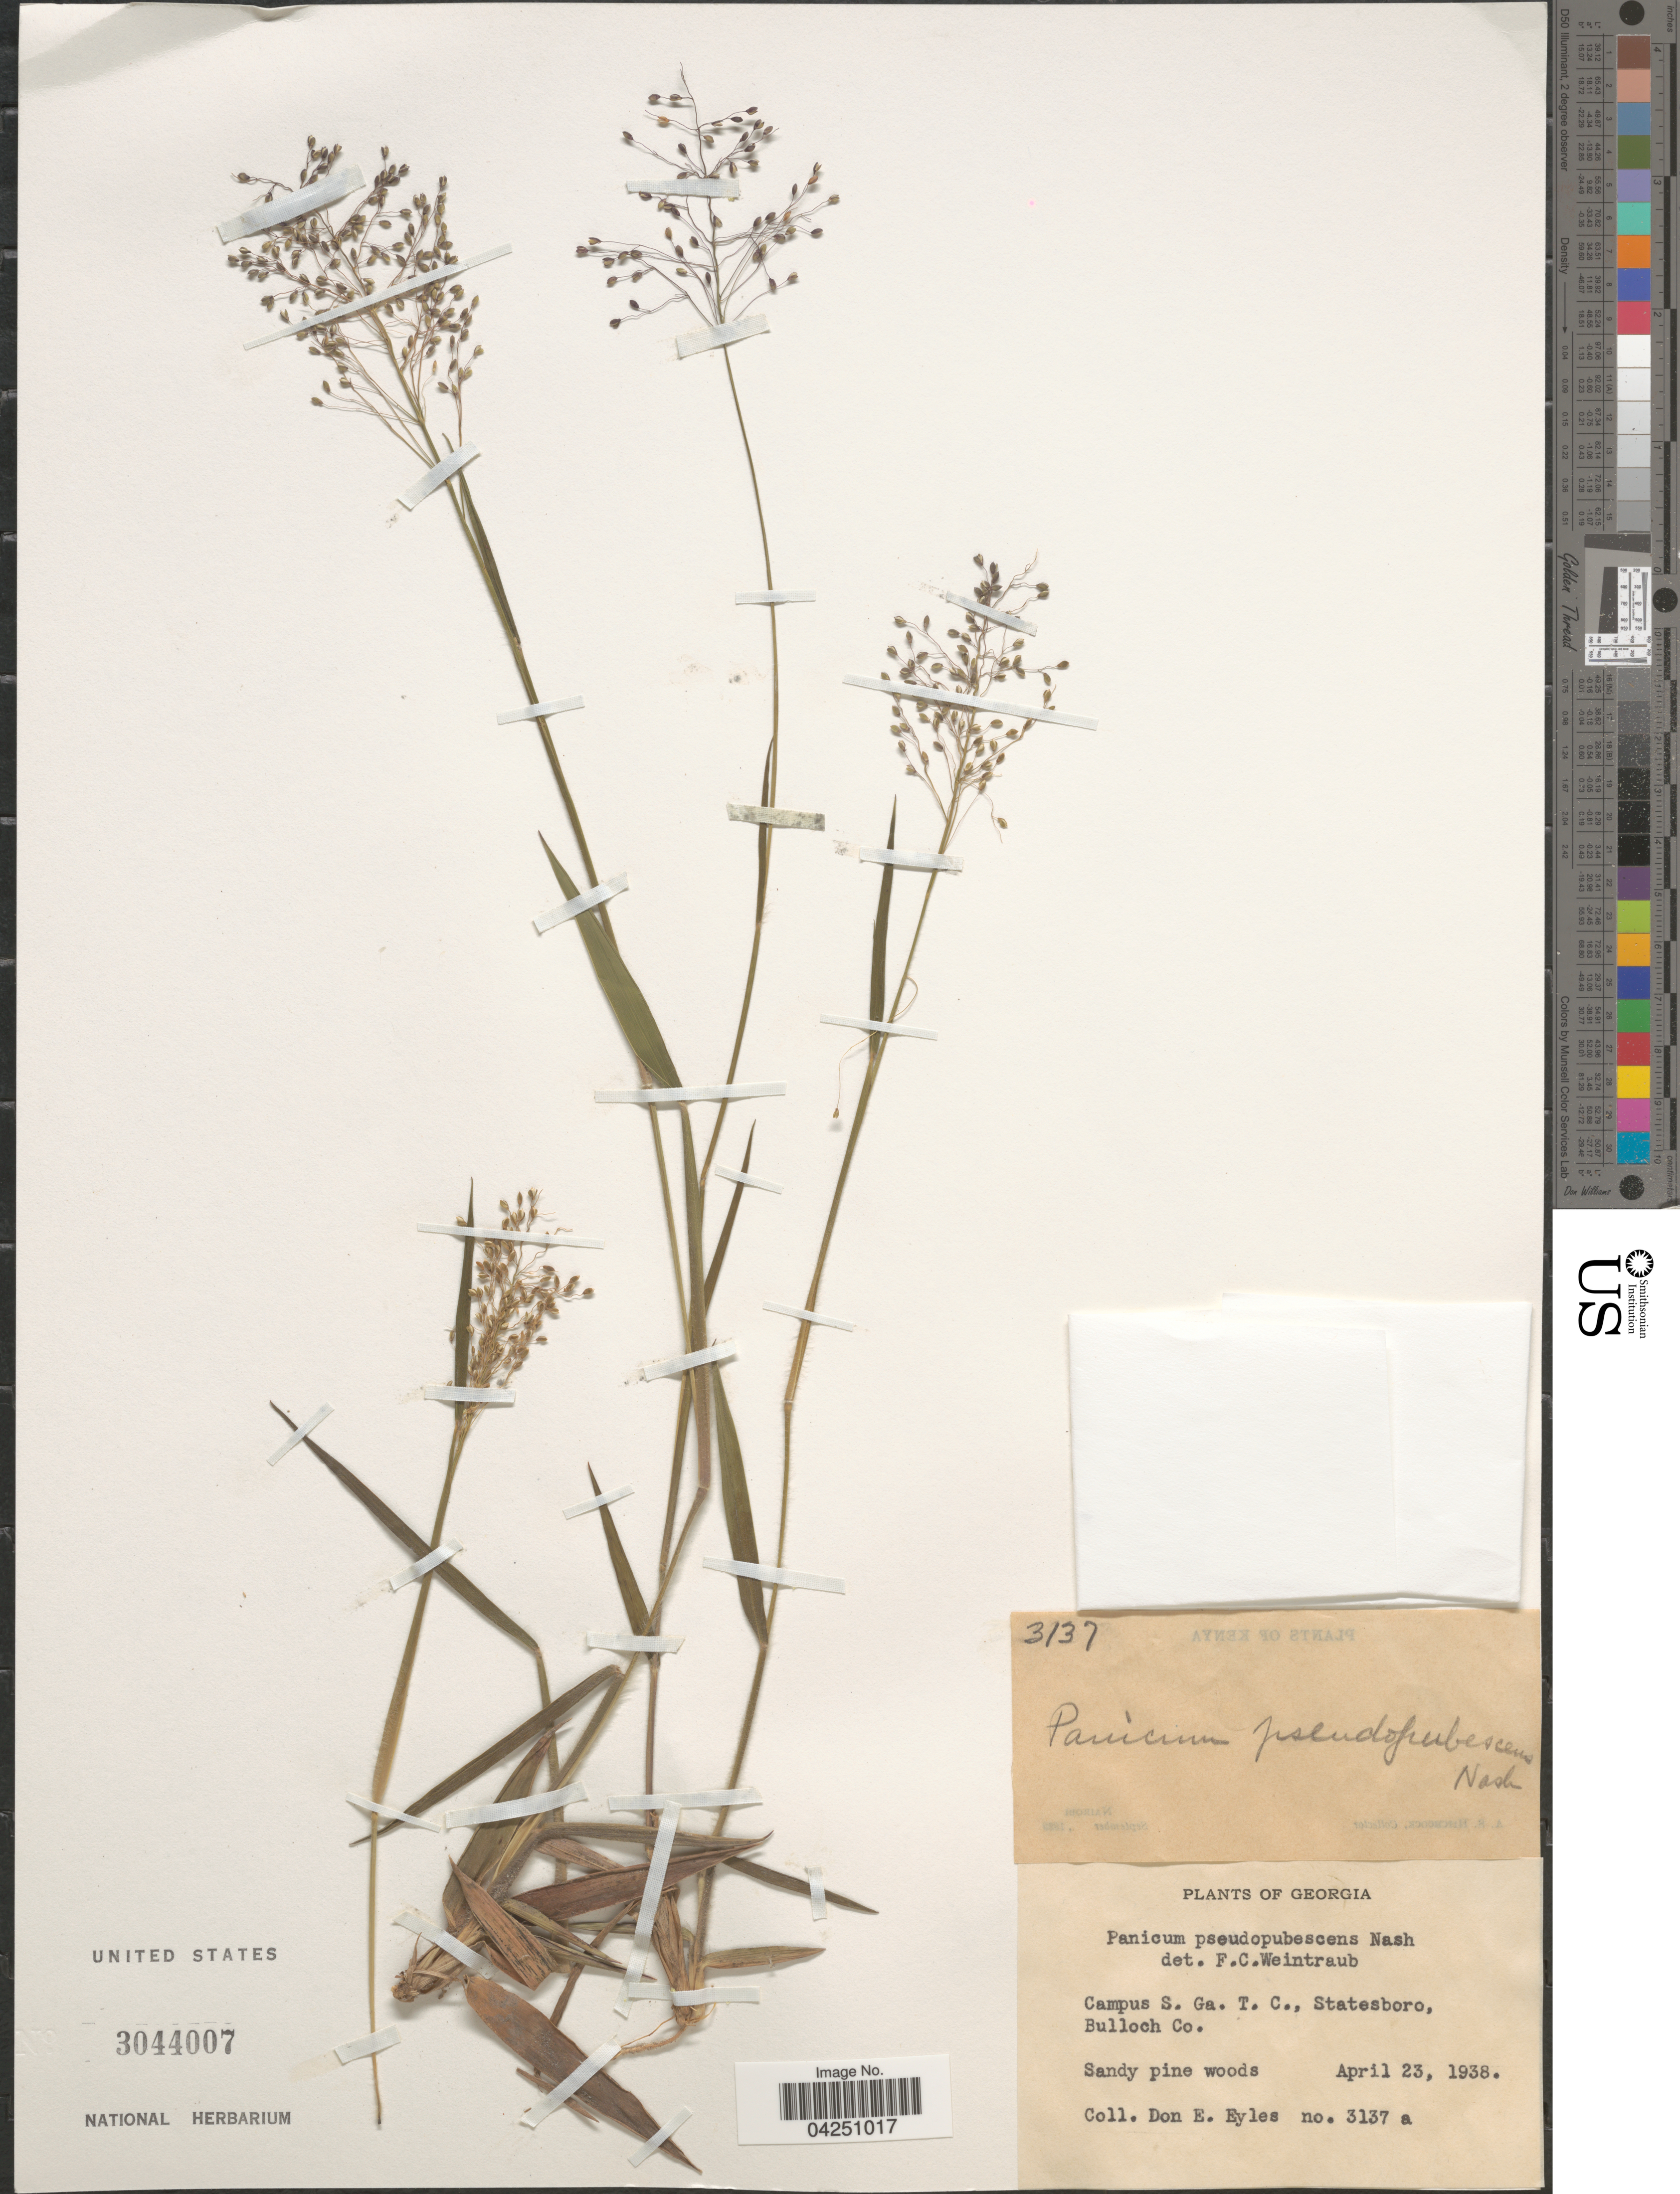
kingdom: Plantae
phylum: Tracheophyta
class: Liliopsida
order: Poales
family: Poaceae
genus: Dichanthelium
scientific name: Dichanthelium acuminatum var. acuminatum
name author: (Sw.) Gould & C.A. Clark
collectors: D. Eyles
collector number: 3137a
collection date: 1938-04-23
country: United States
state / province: Georgia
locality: Campus S. Ga. T. C., Statesboro, Bulloch Co.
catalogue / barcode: US 3044007